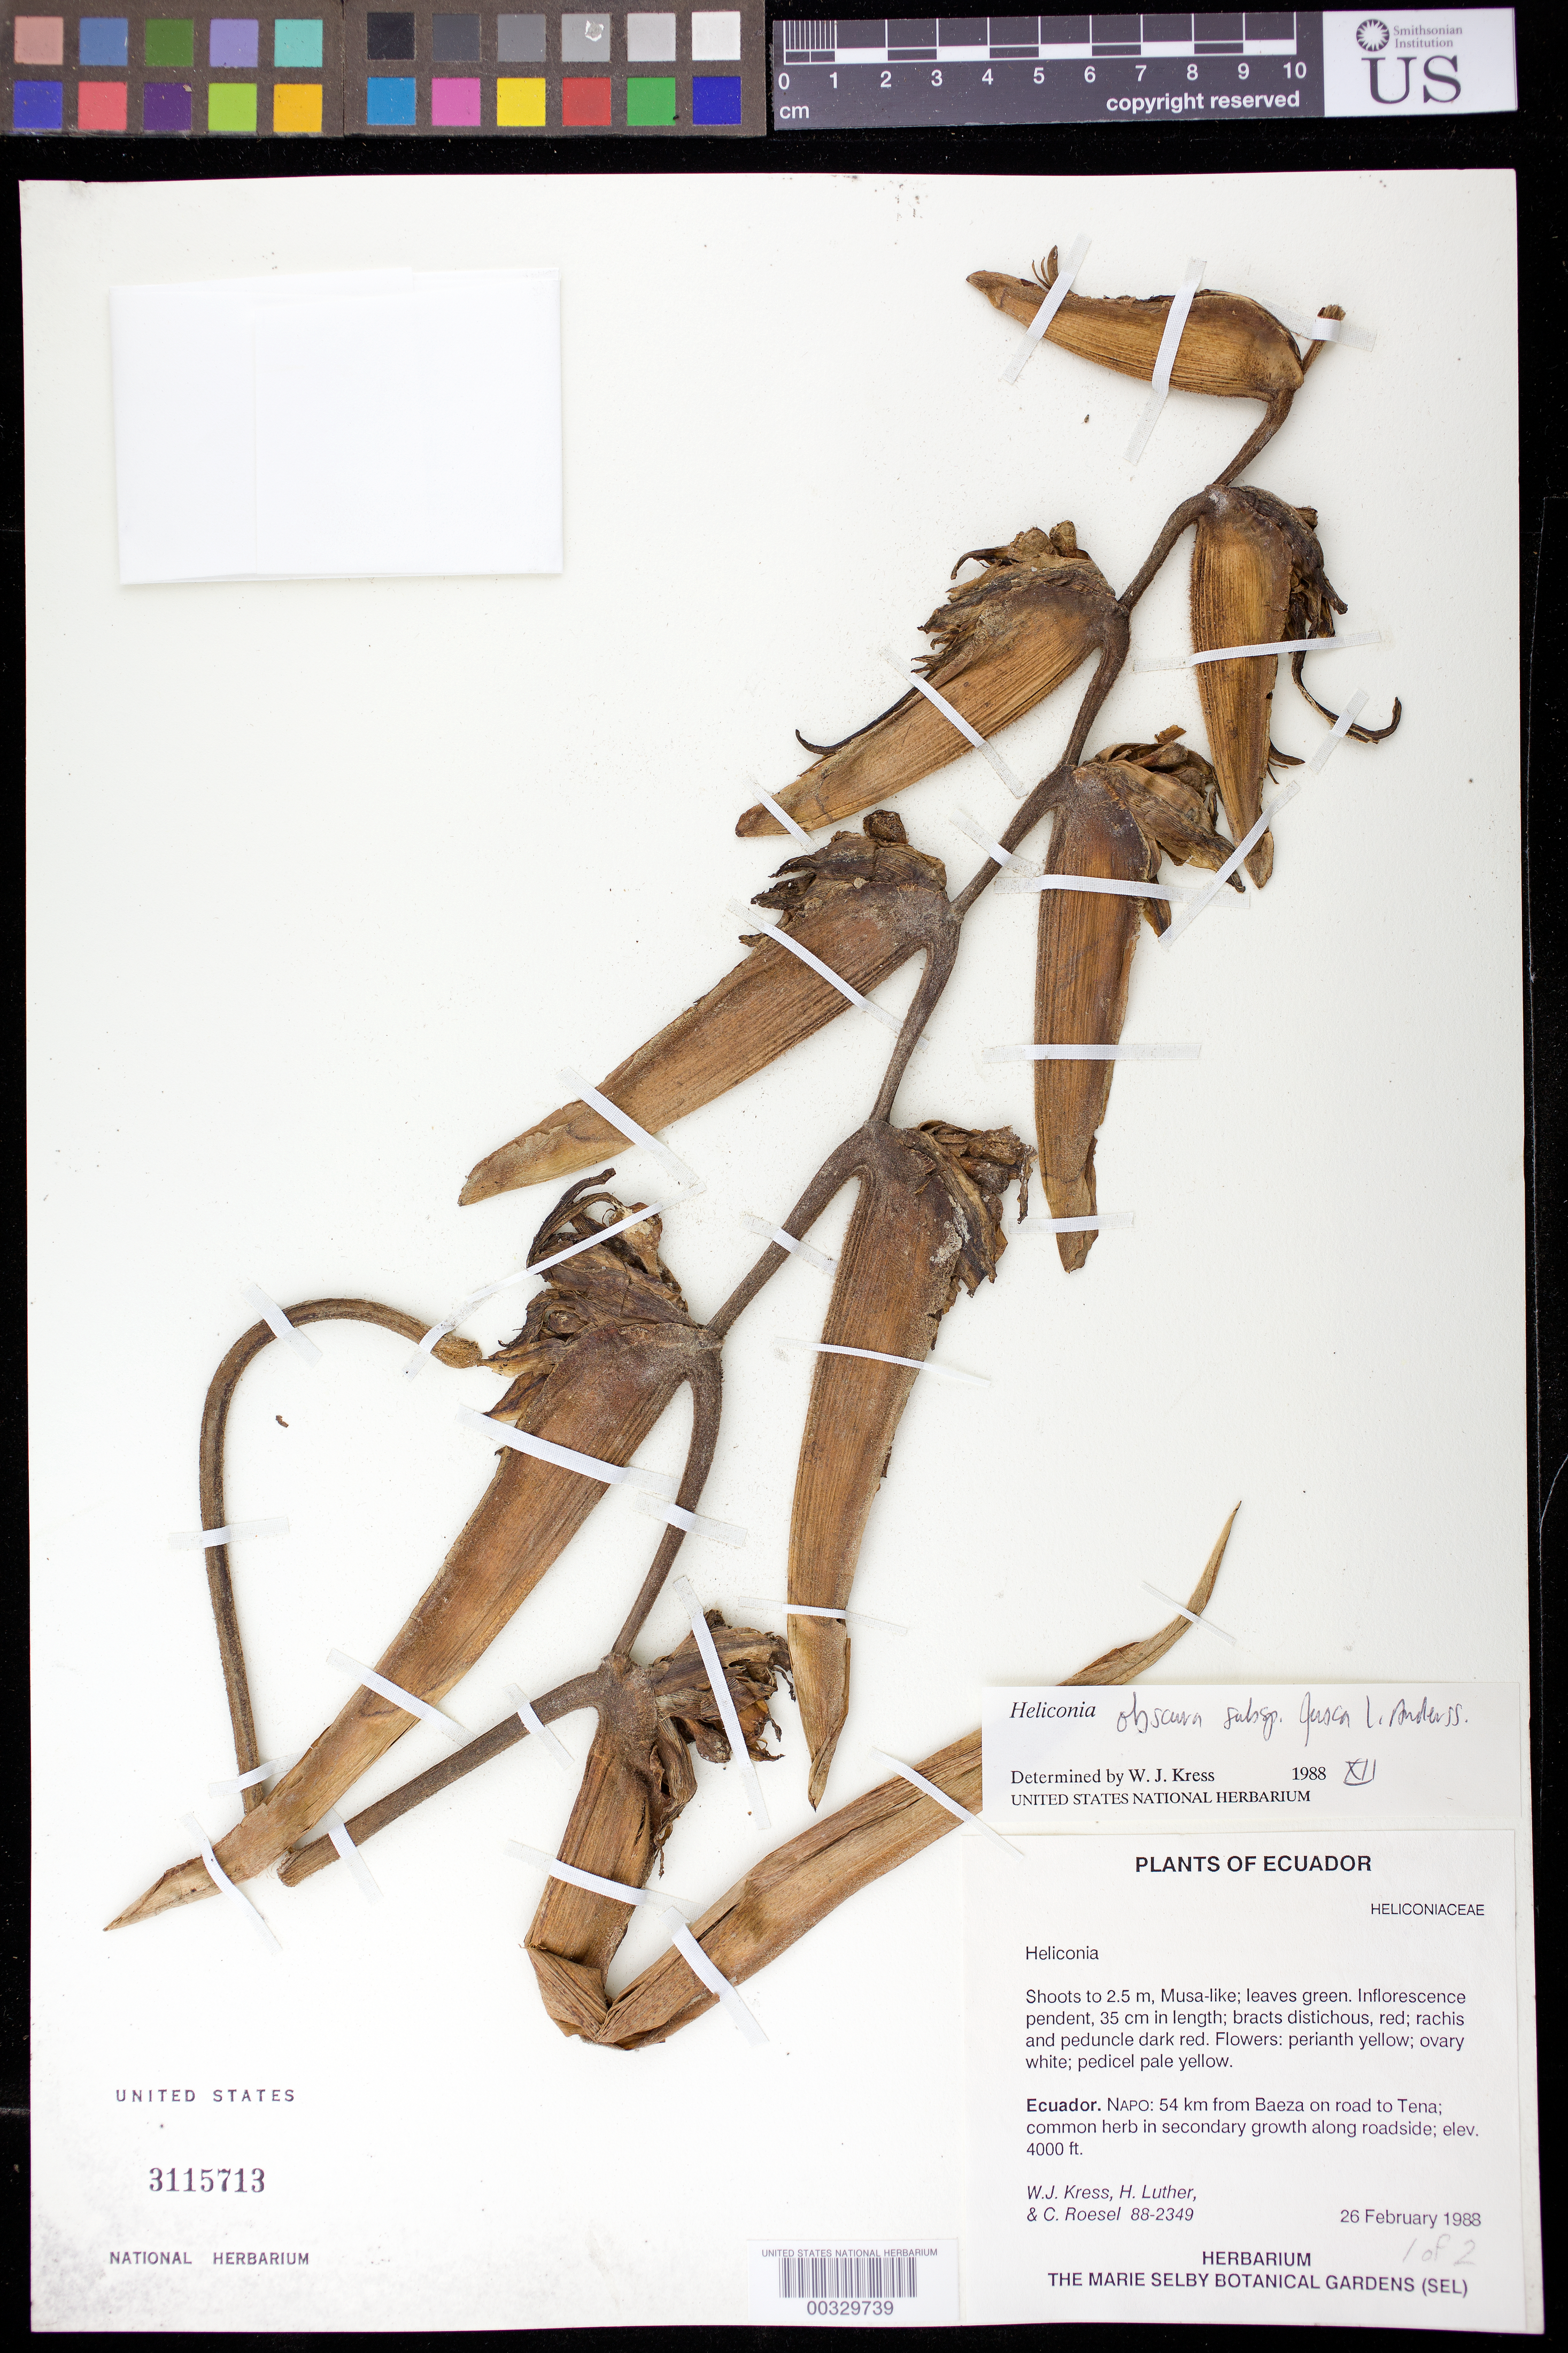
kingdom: Plantae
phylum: Tracheophyta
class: Liliopsida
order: Zingiberales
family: Heliconiaceae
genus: Heliconia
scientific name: Heliconia obscura subsp. fusca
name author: L. Andersson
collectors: W. J. Kress, Harry E. Luther & C. S. Roesel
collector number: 88-2349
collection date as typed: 26 Feb 1988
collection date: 1988-02-26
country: Ecuador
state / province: Napo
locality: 54 km from baeza on road to Tena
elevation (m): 1219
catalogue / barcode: US 3115713